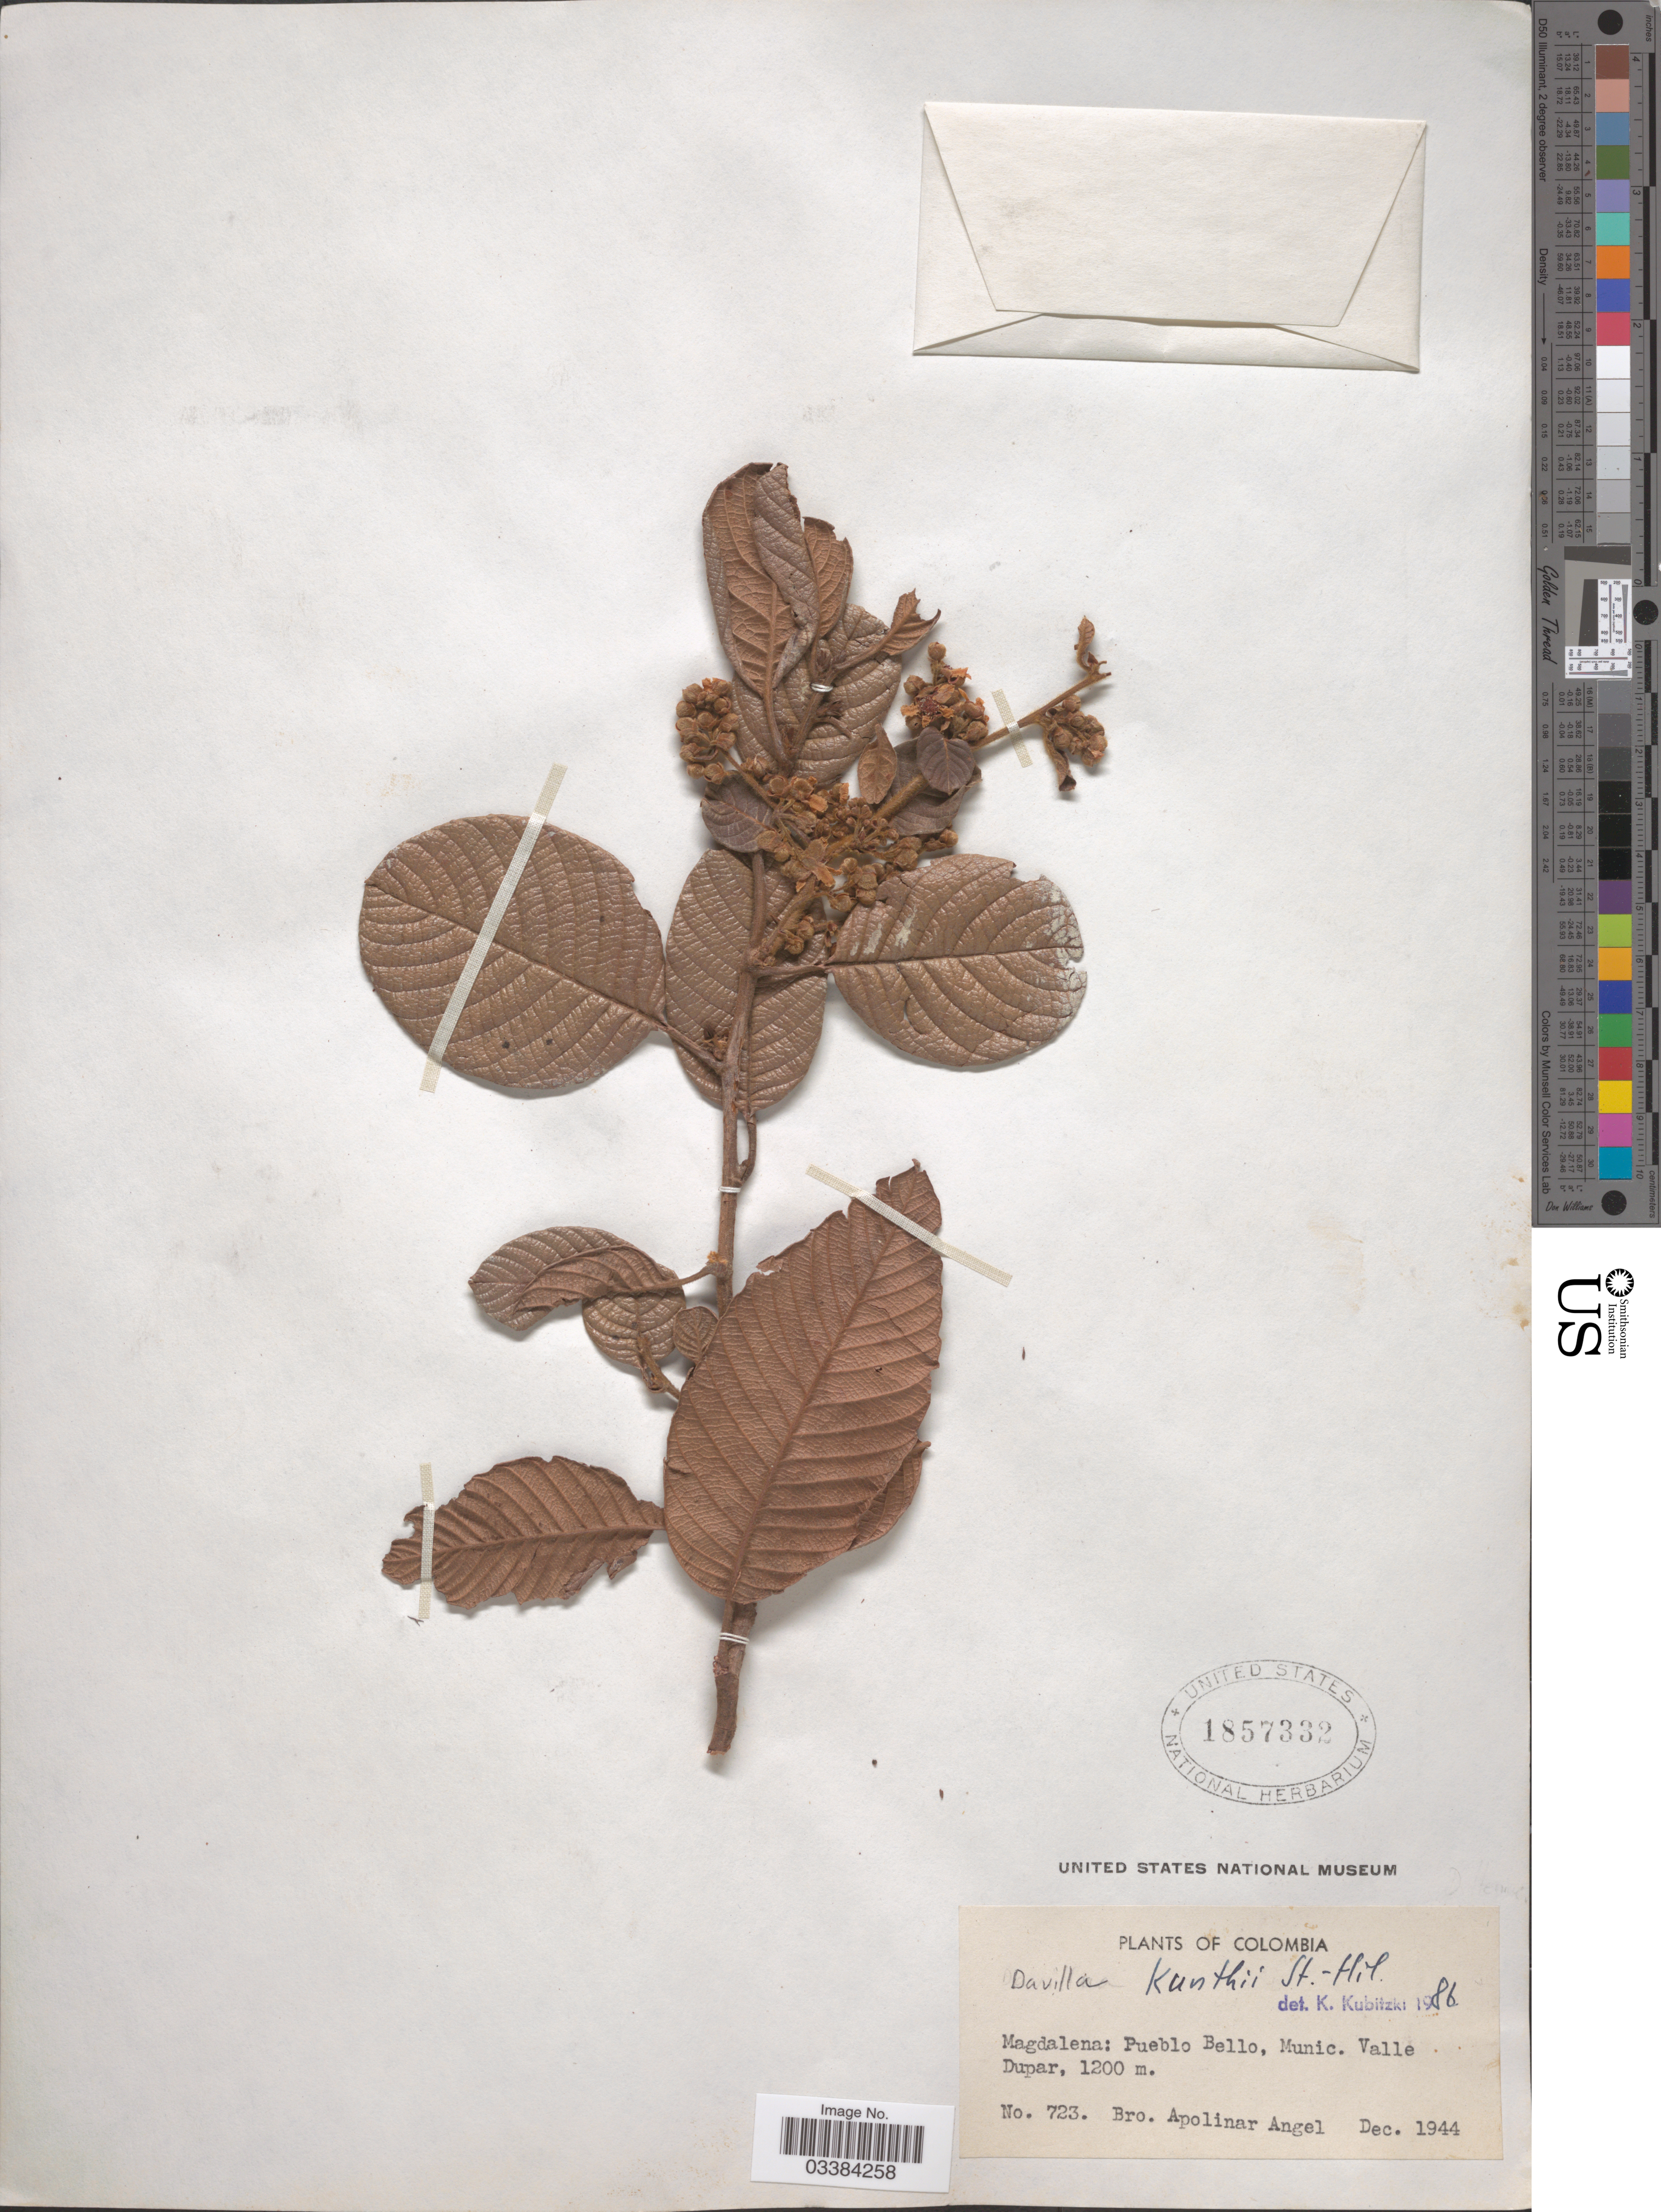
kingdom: Plantae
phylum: Tracheophyta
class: Magnoliopsida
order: Dilleniales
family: Dilleniaceae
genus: Davilla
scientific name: Davilla kunthii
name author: A. St.-Hil.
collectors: Bro. Apolinar A.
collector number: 723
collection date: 1944-12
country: Colombia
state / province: Magdalena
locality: Pueblo Bello, Munic. Valle Dupar.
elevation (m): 1200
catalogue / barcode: US 1857332